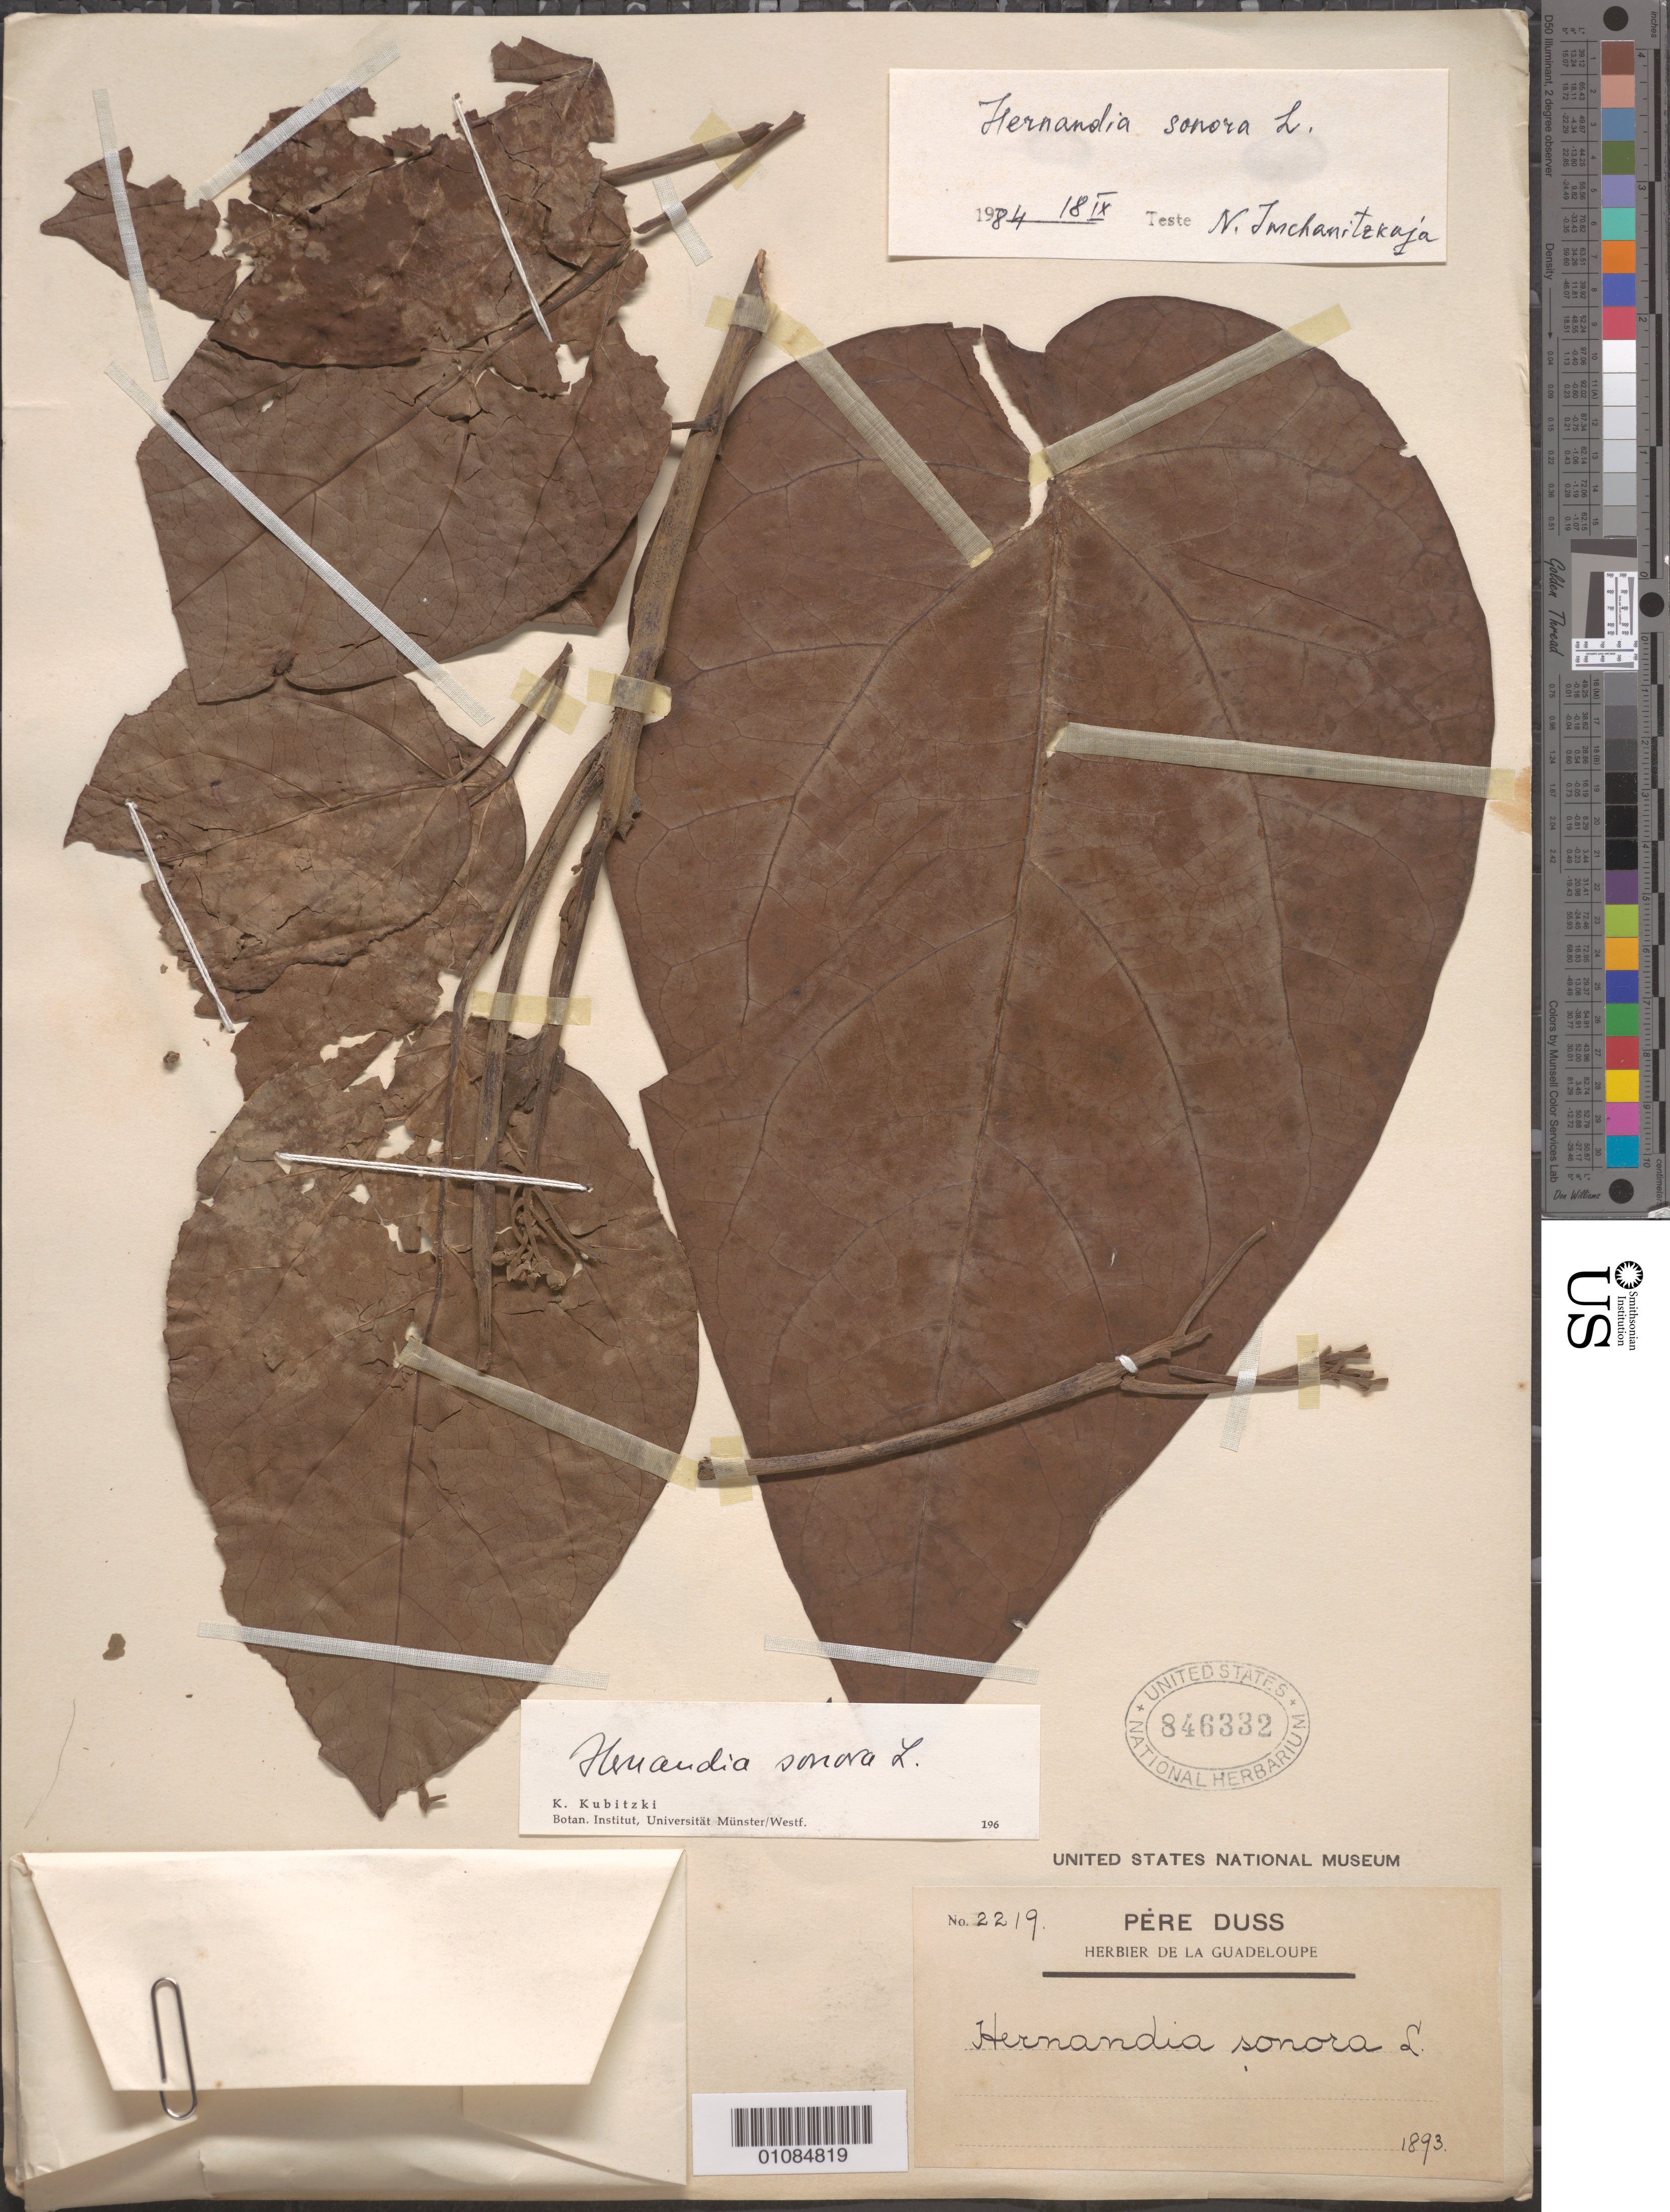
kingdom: Plantae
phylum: Tracheophyta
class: Magnoliopsida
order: Laurales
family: Hernandiaceae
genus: Hernandia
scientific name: Hernandia sonora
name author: L.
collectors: Père Duss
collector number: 2219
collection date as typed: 1893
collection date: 1893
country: Guadeloupe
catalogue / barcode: US 846332